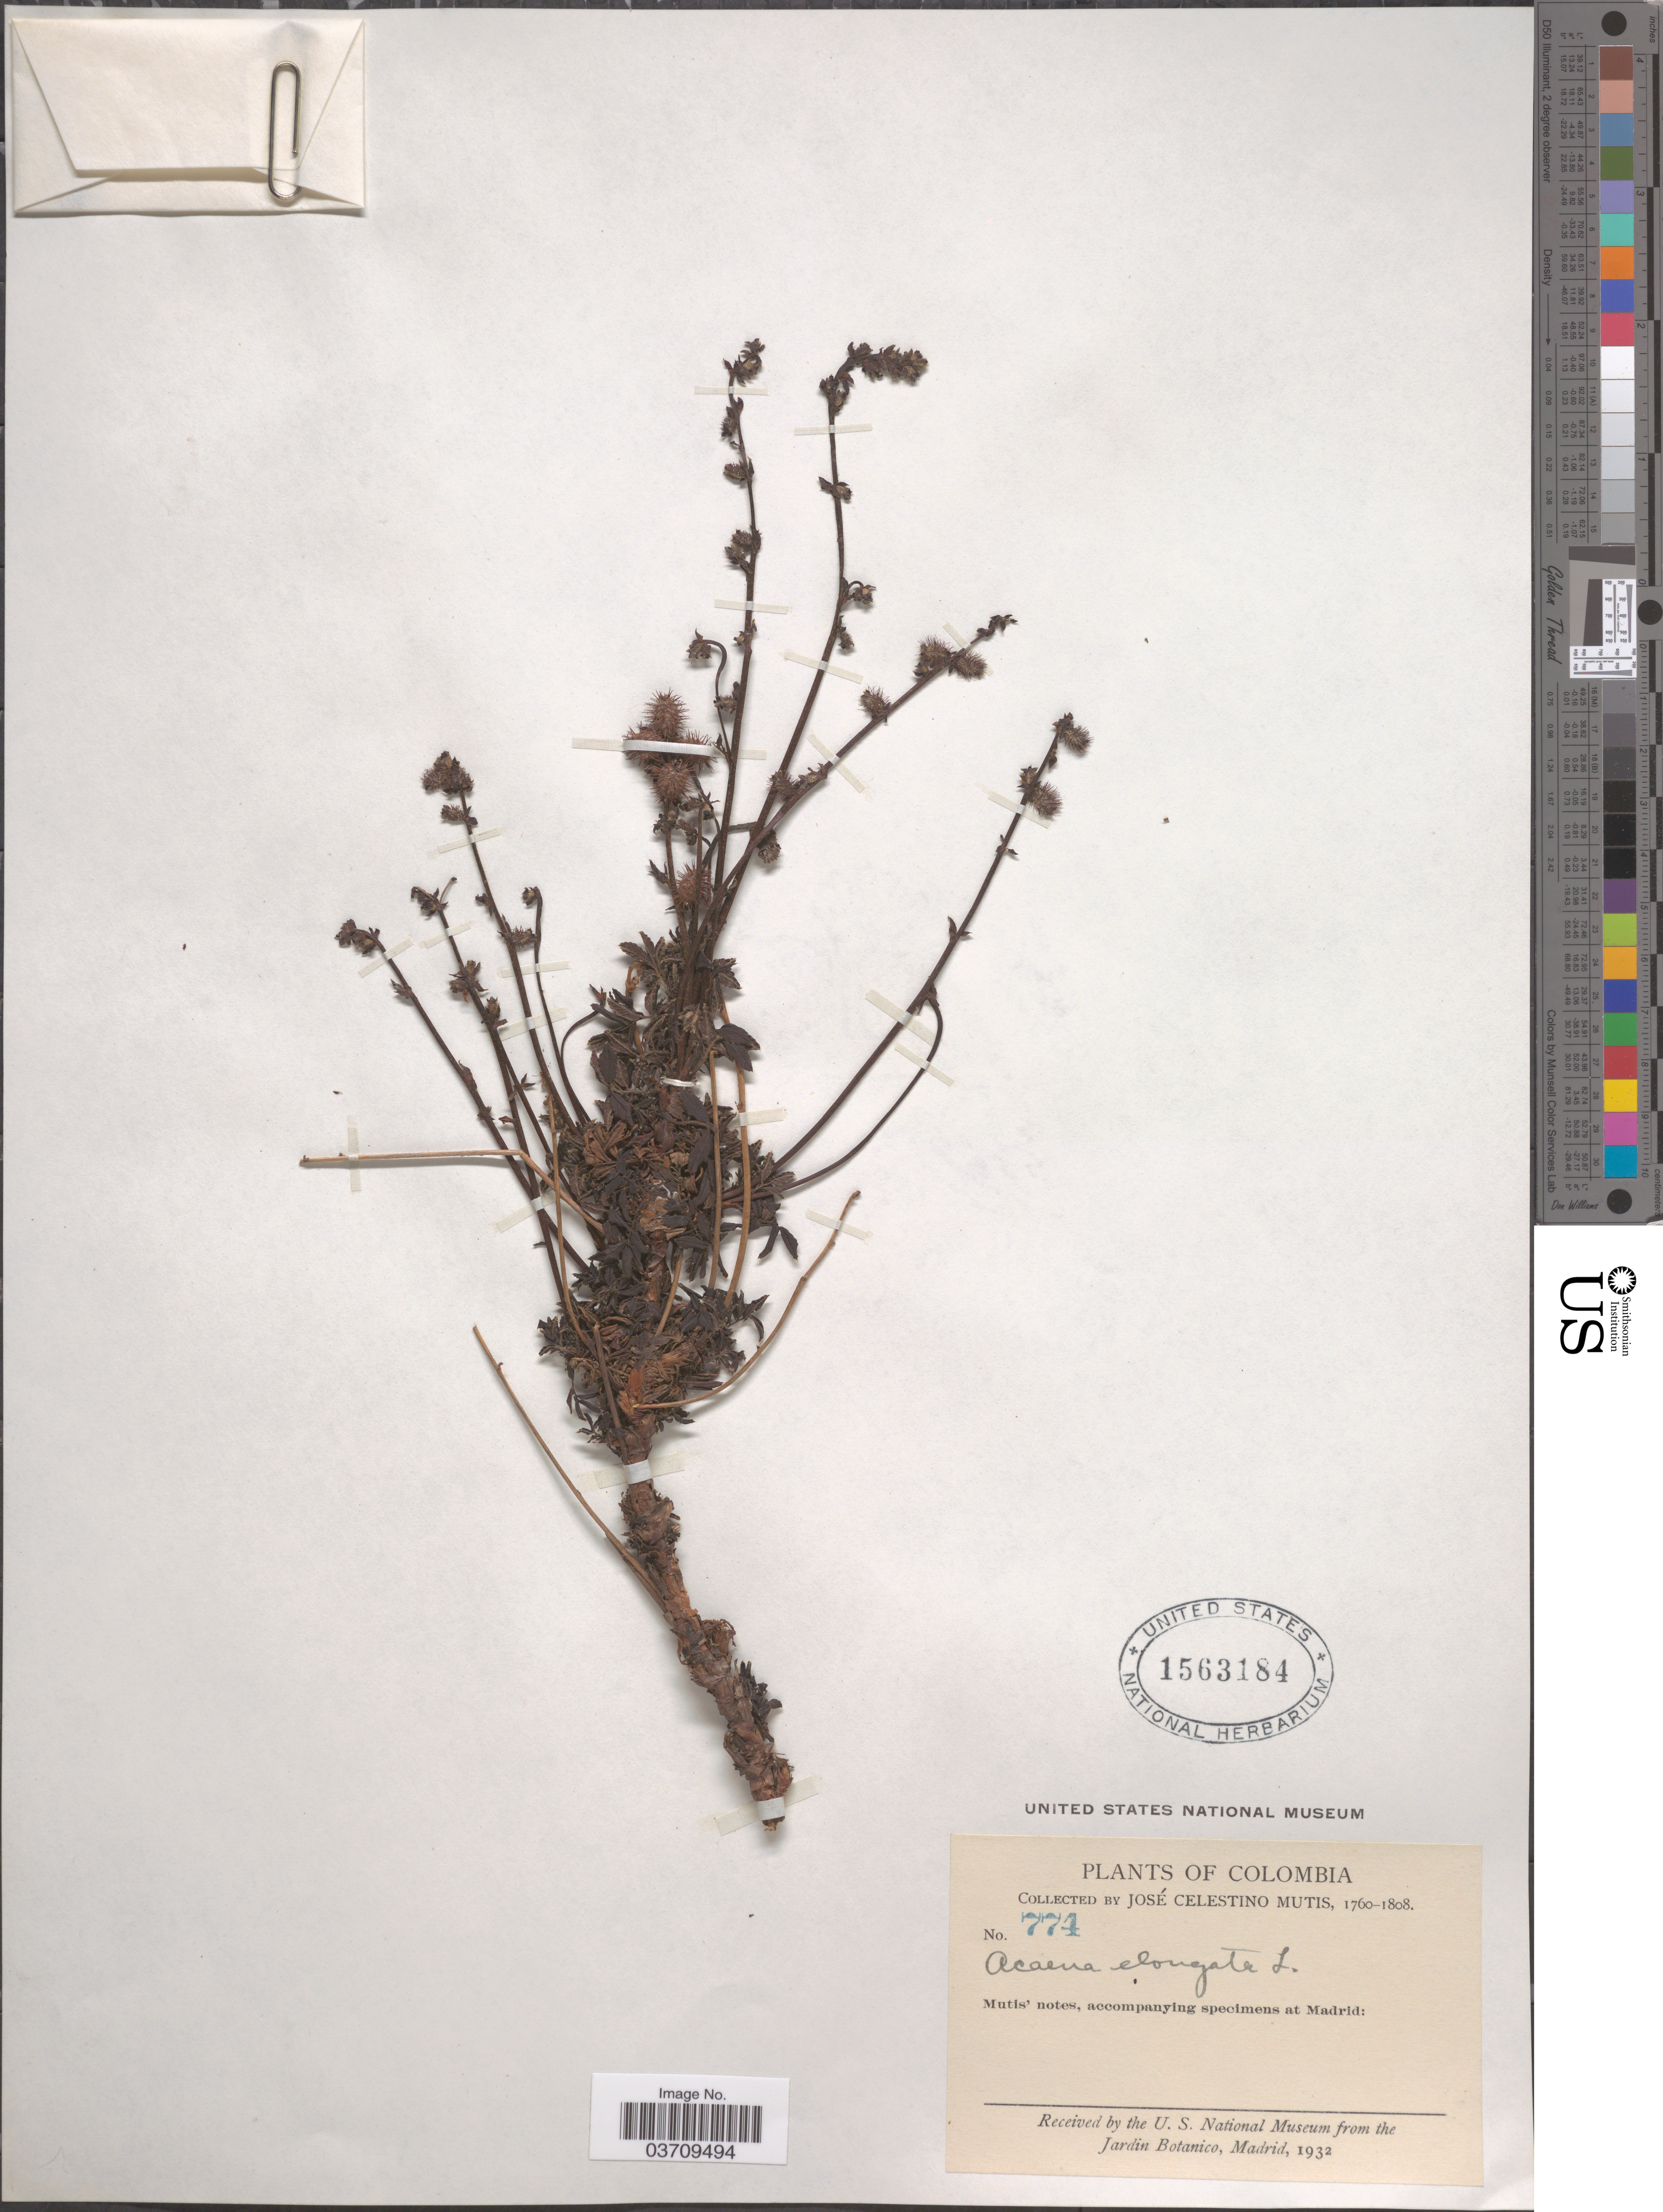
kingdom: Plantae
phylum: Tracheophyta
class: Magnoliopsida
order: Rosales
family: Rosaceae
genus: Acaena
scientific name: Acaena elongata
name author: L.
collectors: J. C. B. Mutis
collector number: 774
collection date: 1760/1808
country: Colombia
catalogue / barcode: US 1563184